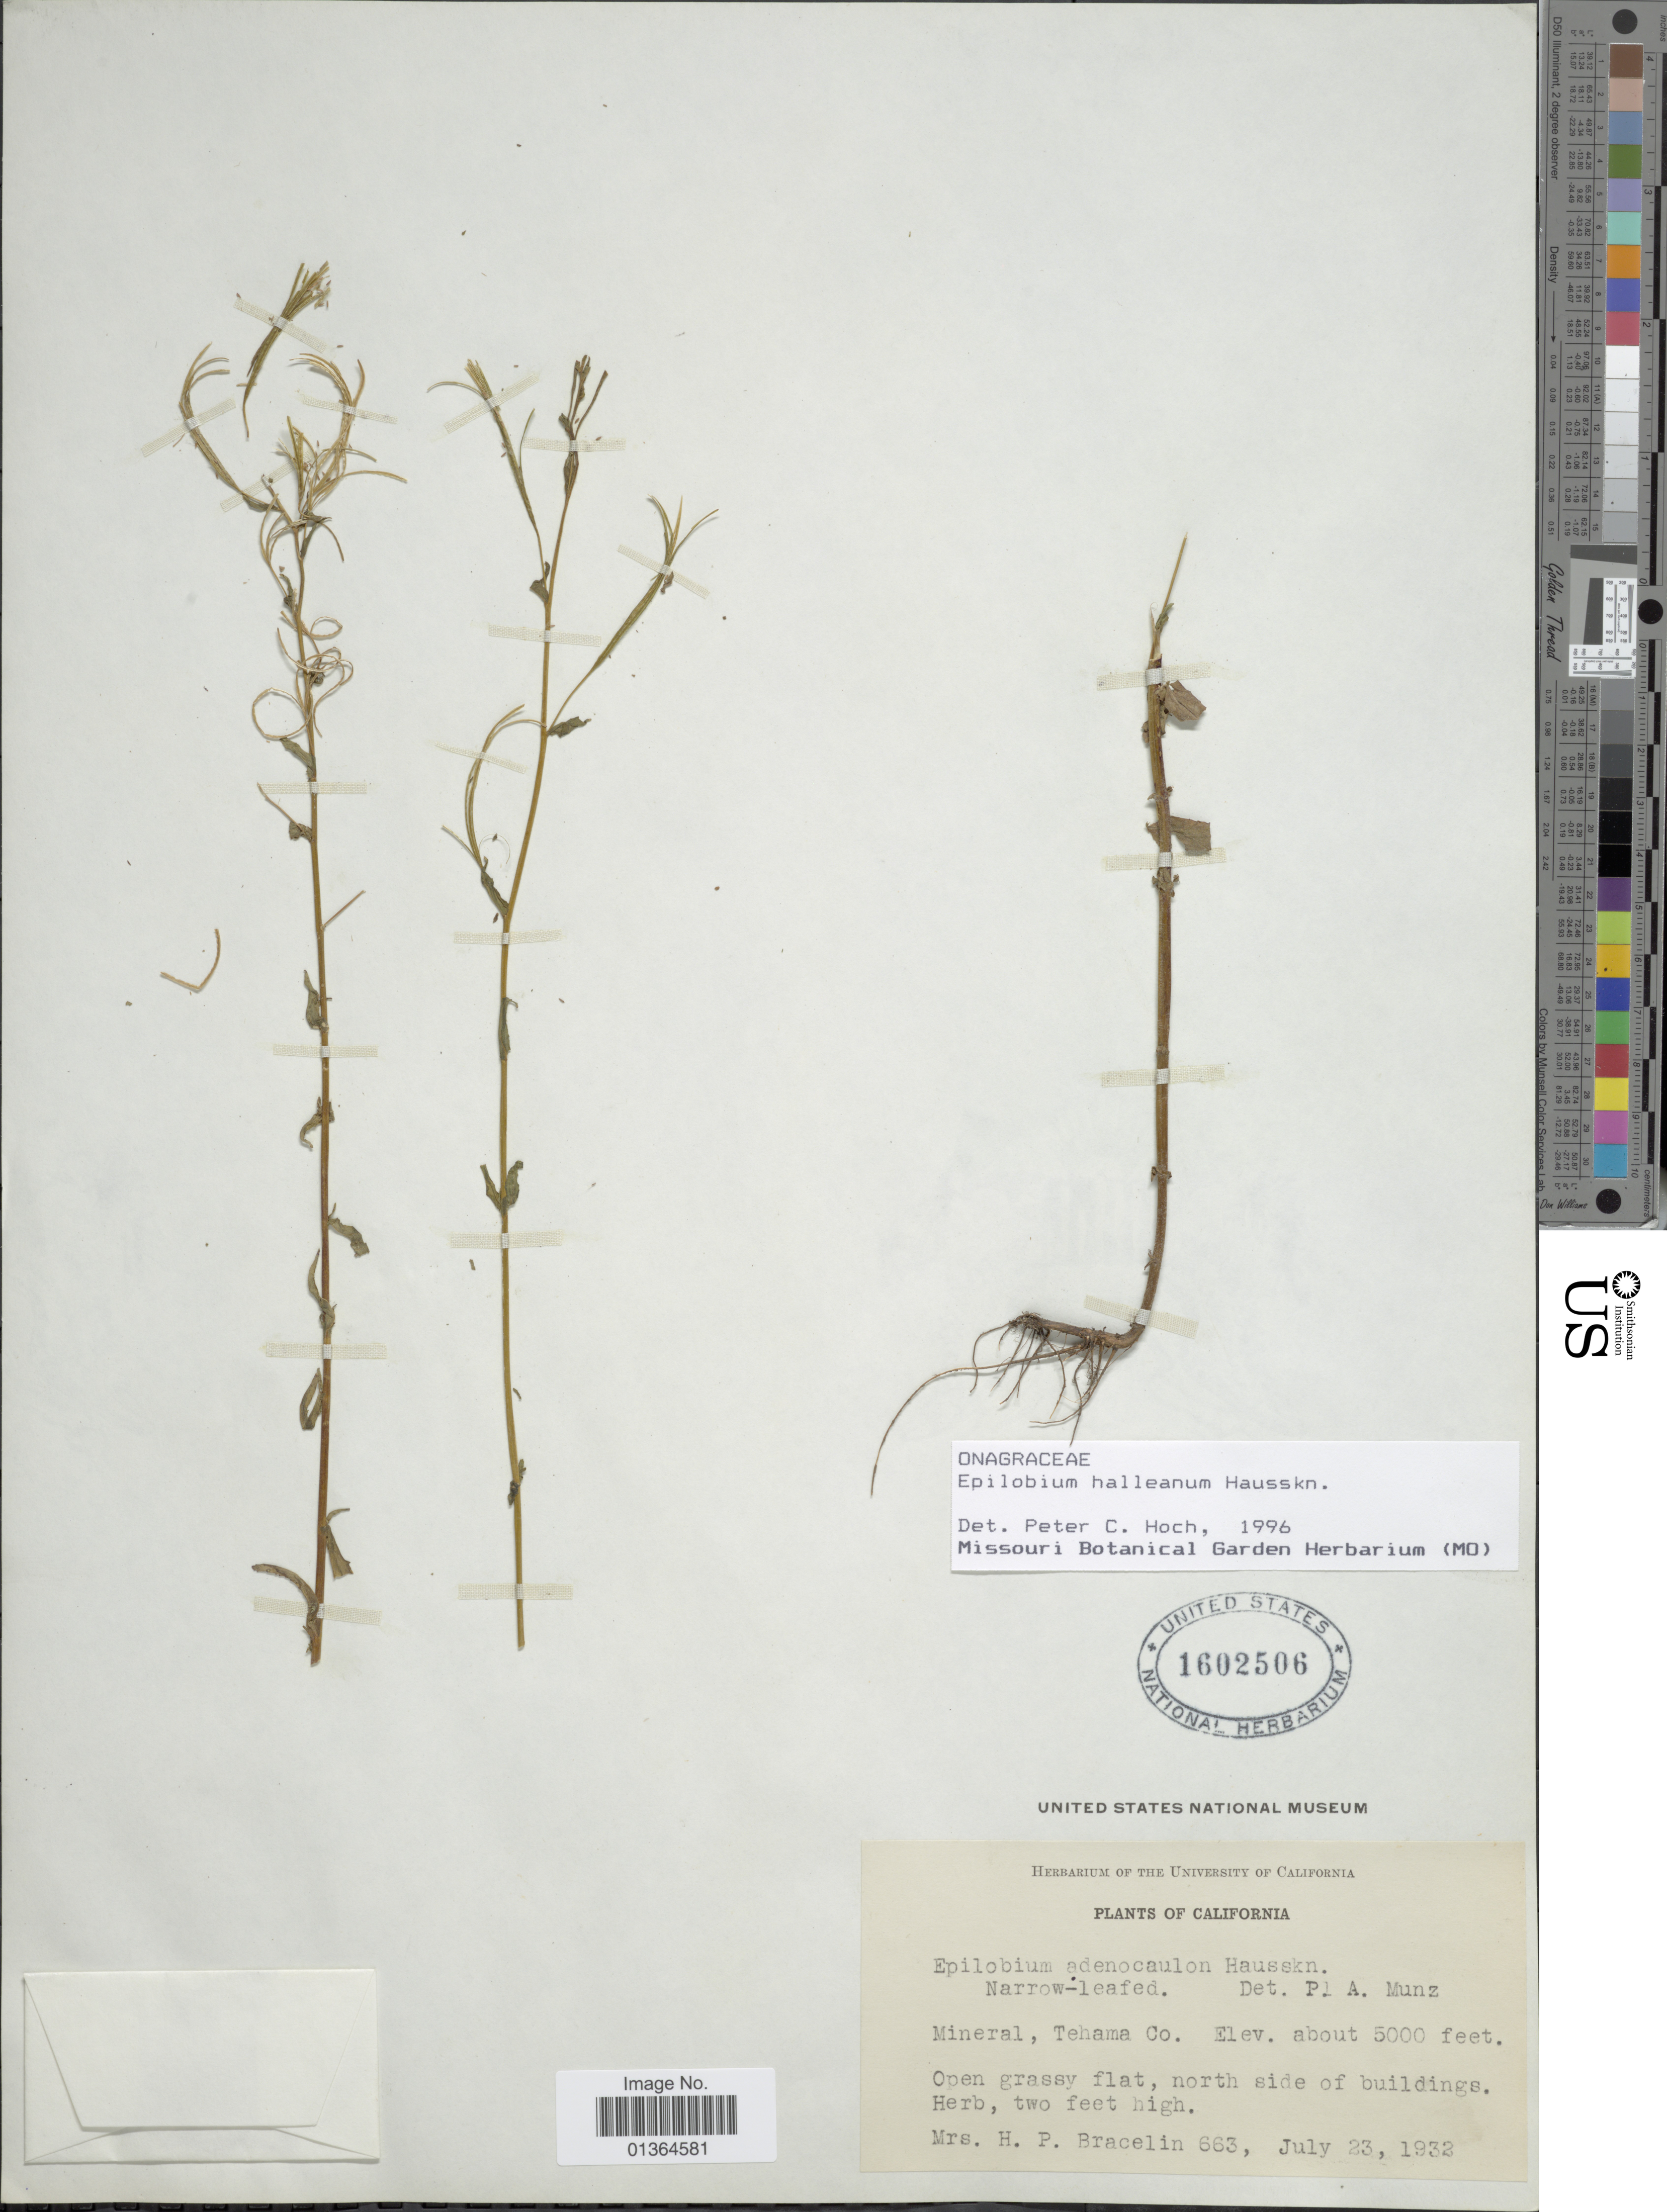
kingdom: Plantae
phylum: Tracheophyta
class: Magnoliopsida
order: Myrtales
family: Onagraceae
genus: Epilobium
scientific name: Epilobium hallianum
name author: Hausskn.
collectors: H. Bracelin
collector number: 663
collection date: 1932-07-23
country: United States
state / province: California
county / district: Tehama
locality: Mineral, Tehama Co.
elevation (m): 1524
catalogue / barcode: US 1602506